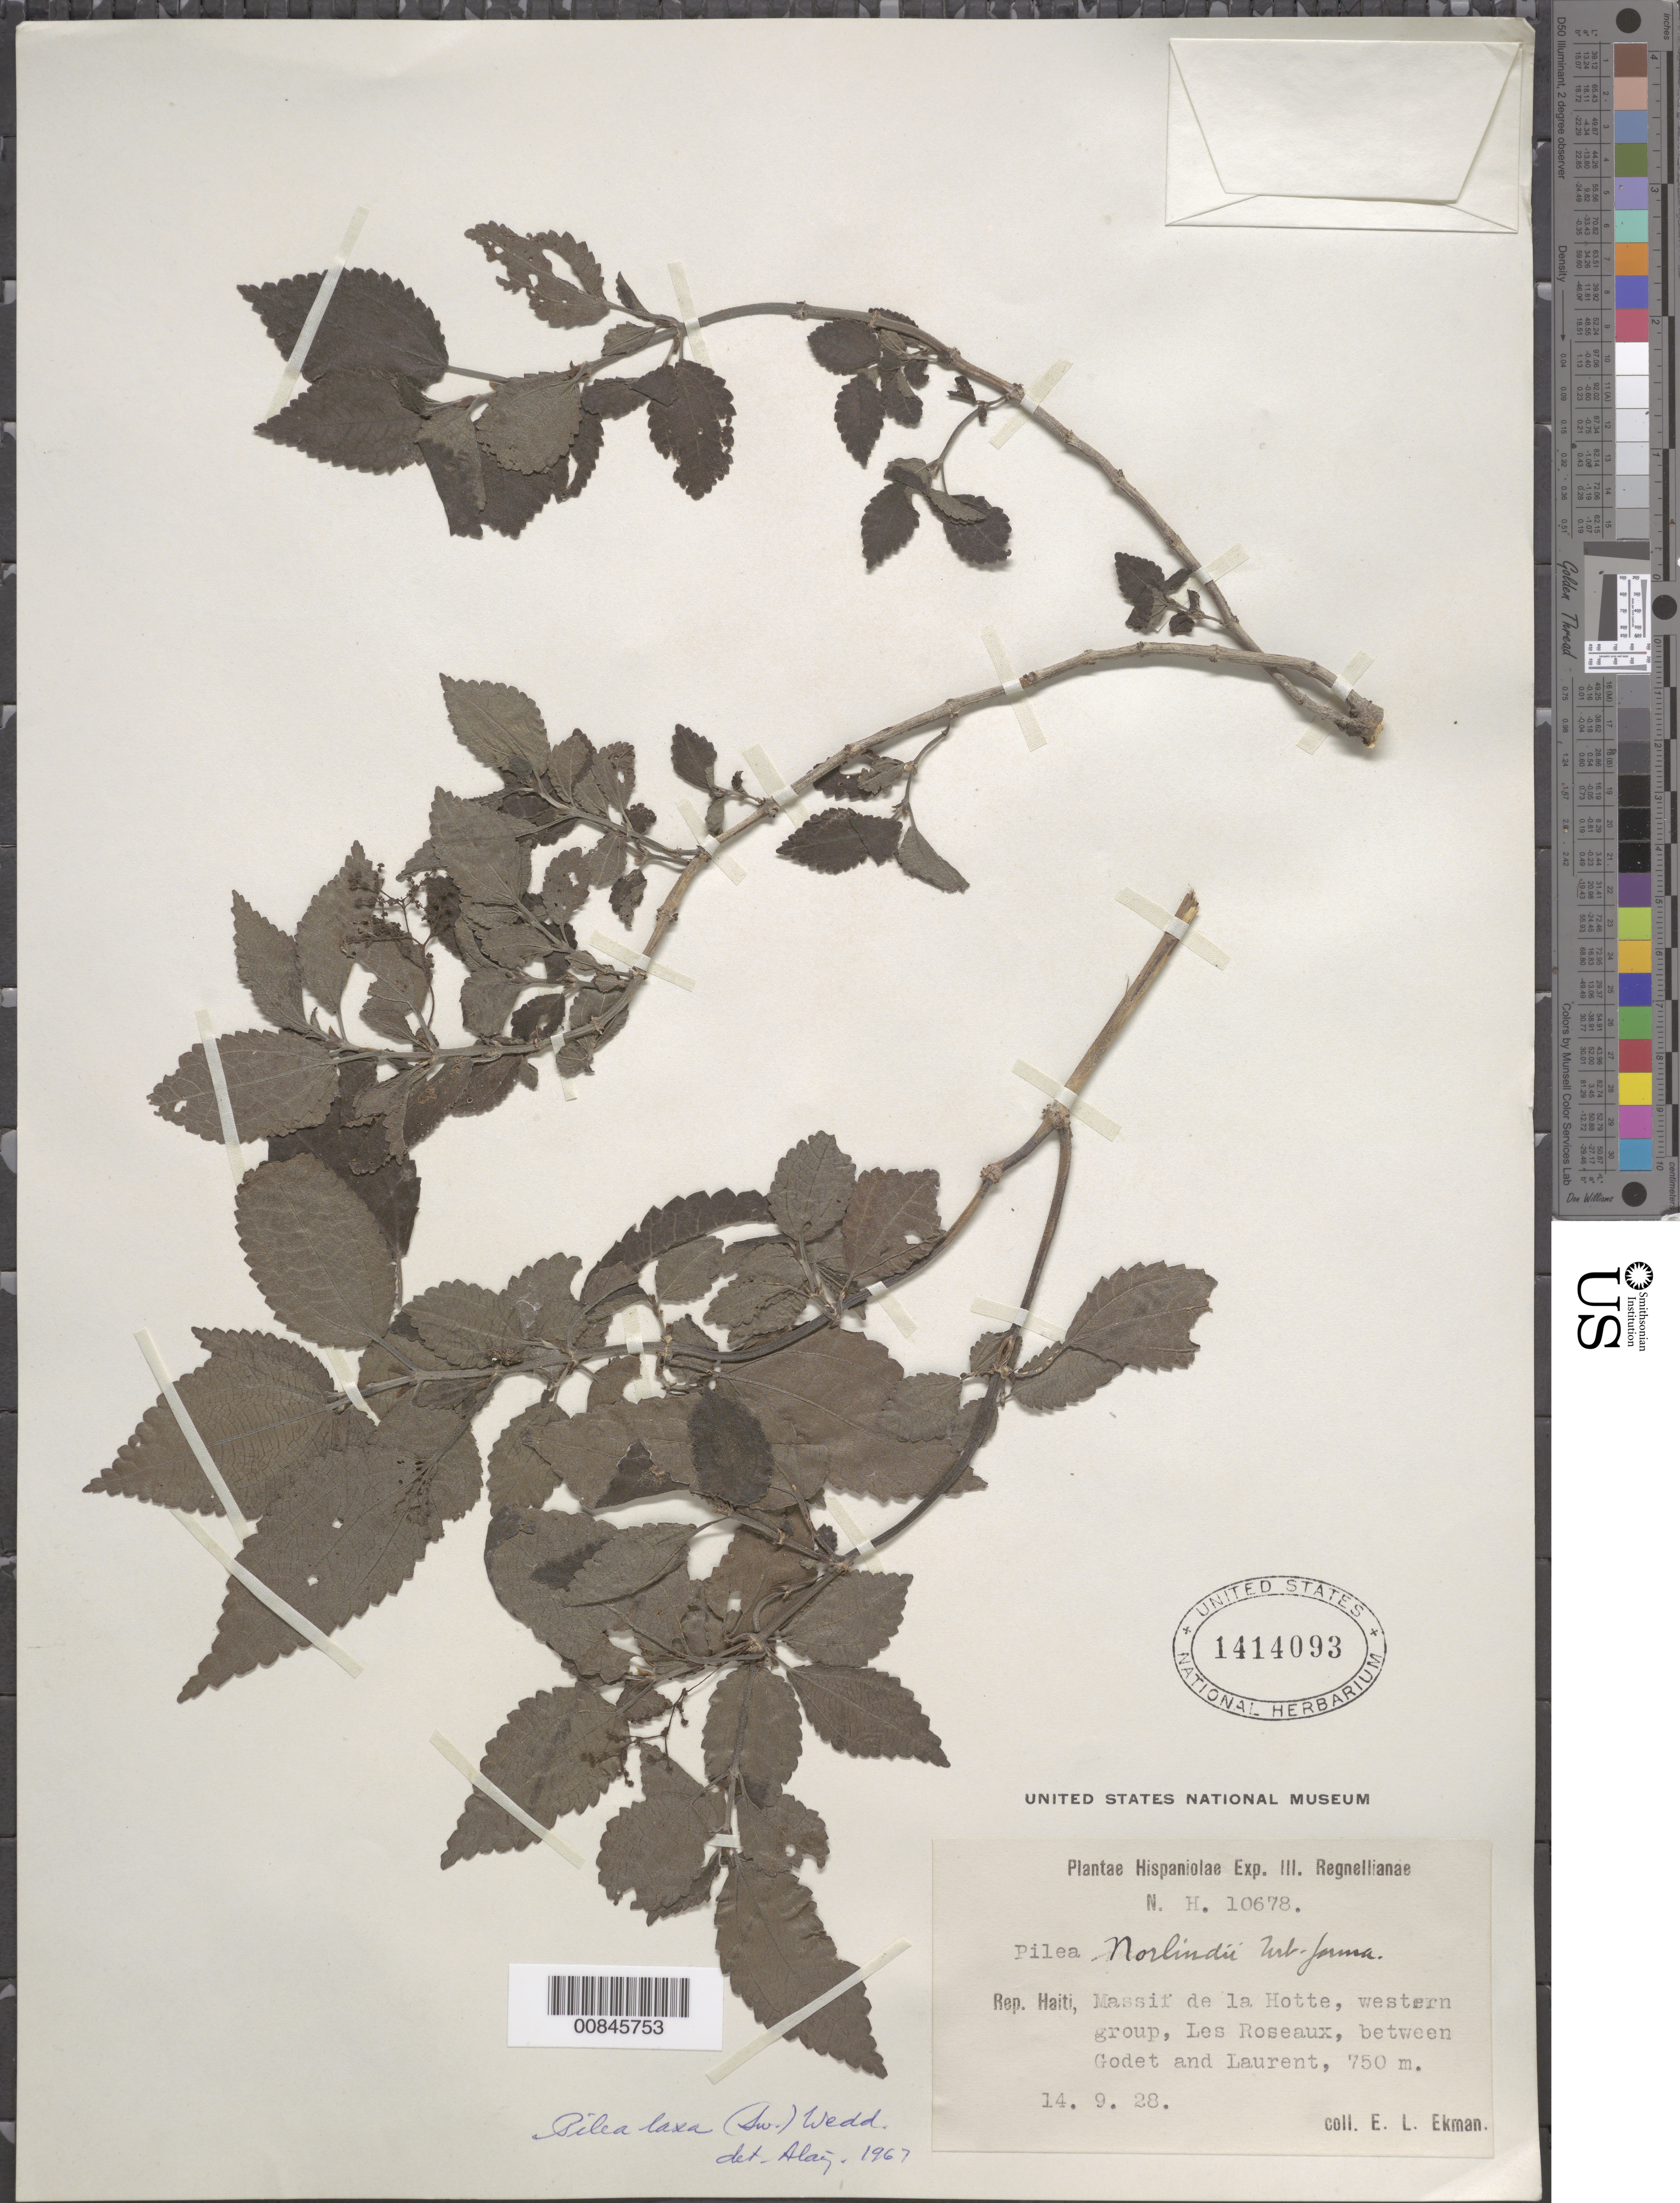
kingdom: Plantae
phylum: Tracheophyta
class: Magnoliopsida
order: Rosales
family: Urticaceae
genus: Pilea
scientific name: Pilea laxa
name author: (Sw.) Wedd.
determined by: Liogier, Alain H.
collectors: E. L. Ekman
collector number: H 10678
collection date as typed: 14 Sep 1928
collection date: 1928-09-14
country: Haiti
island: Hispaniola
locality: Massif de la Hotte, western group, Les Roseaux, between Godet and Laurent.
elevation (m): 750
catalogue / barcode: US 1414093